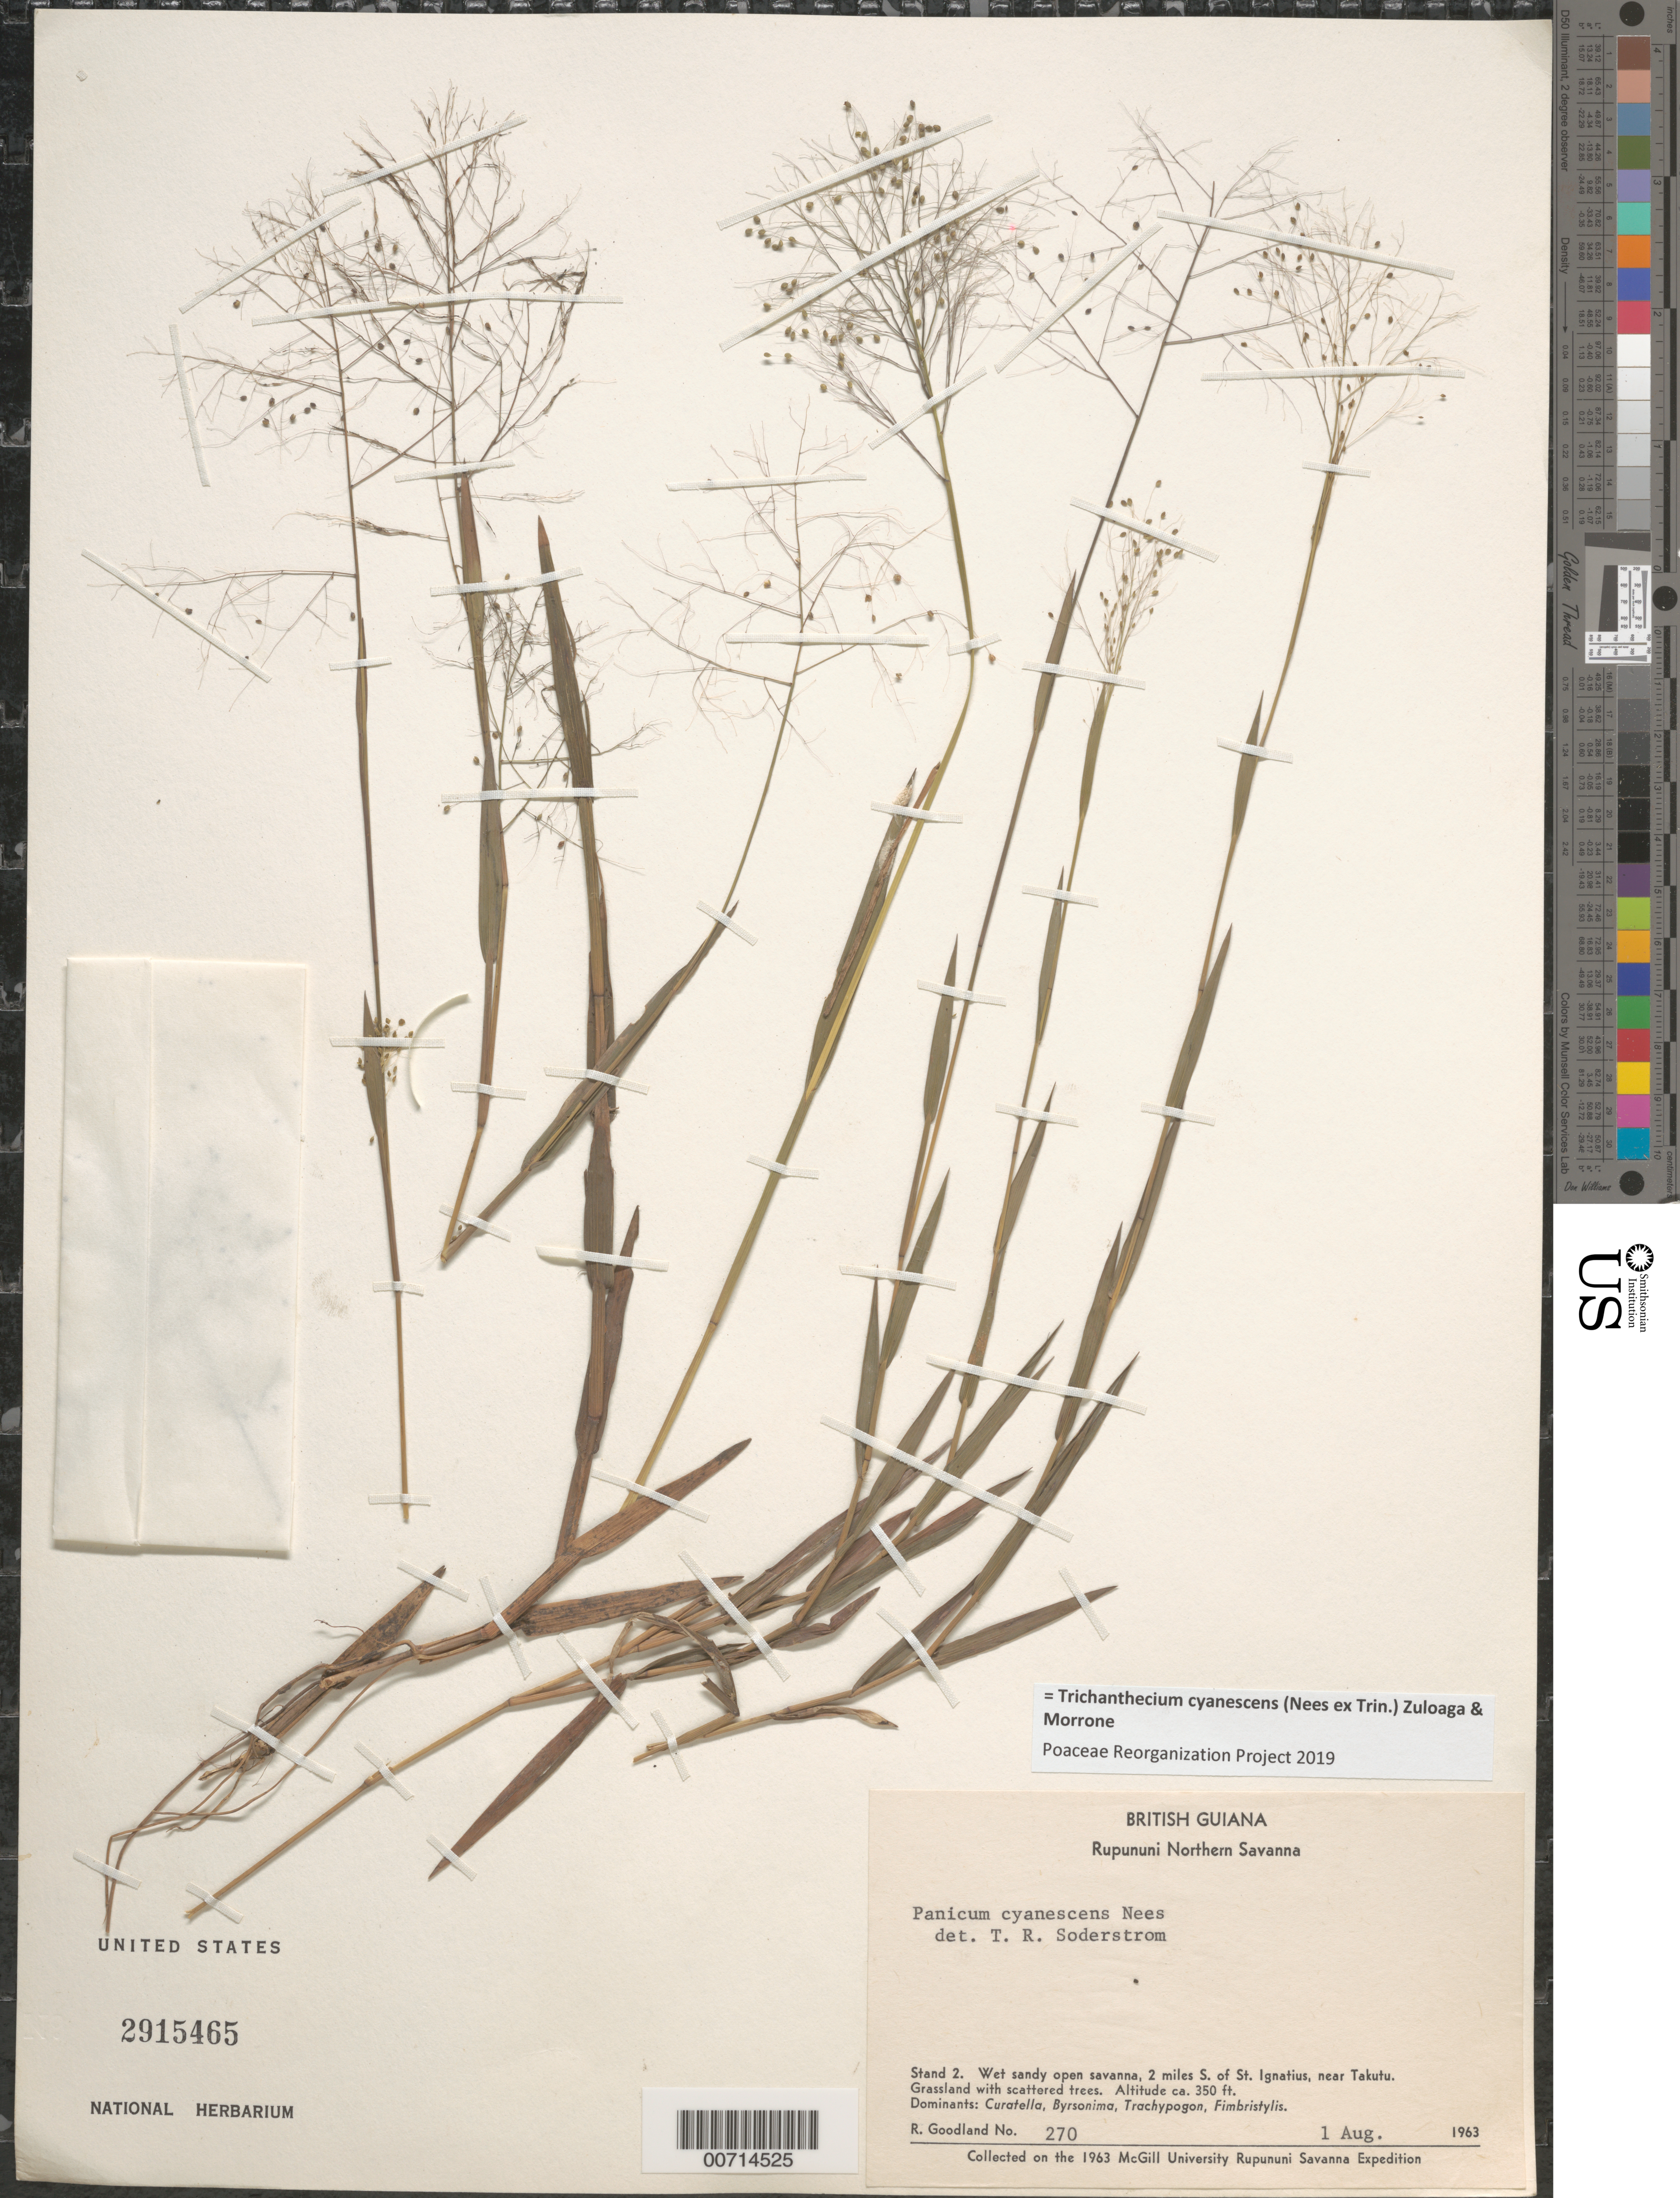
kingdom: Plantae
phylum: Tracheophyta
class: Liliopsida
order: Poales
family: Poaceae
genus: Trichanthecium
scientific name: Trichanthecium cyanescens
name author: (Nees ex Trin.) Zuloaga & Morrone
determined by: Poaceae Reorganization Project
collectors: R. Goodland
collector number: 270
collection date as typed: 1-Aug-63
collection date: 1963-08-01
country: Guyana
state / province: U. Takutu-U. Essequibo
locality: Rupununi Northern Savanna, St. Ignatius, 2 mi. S of; near Takutu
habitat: Wet, sandy open savanna. Grassland with scattered trees. Dominants: Curatella, Byrsonima, Trachypogon, Fimbristylis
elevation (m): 107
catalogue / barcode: US 2915465